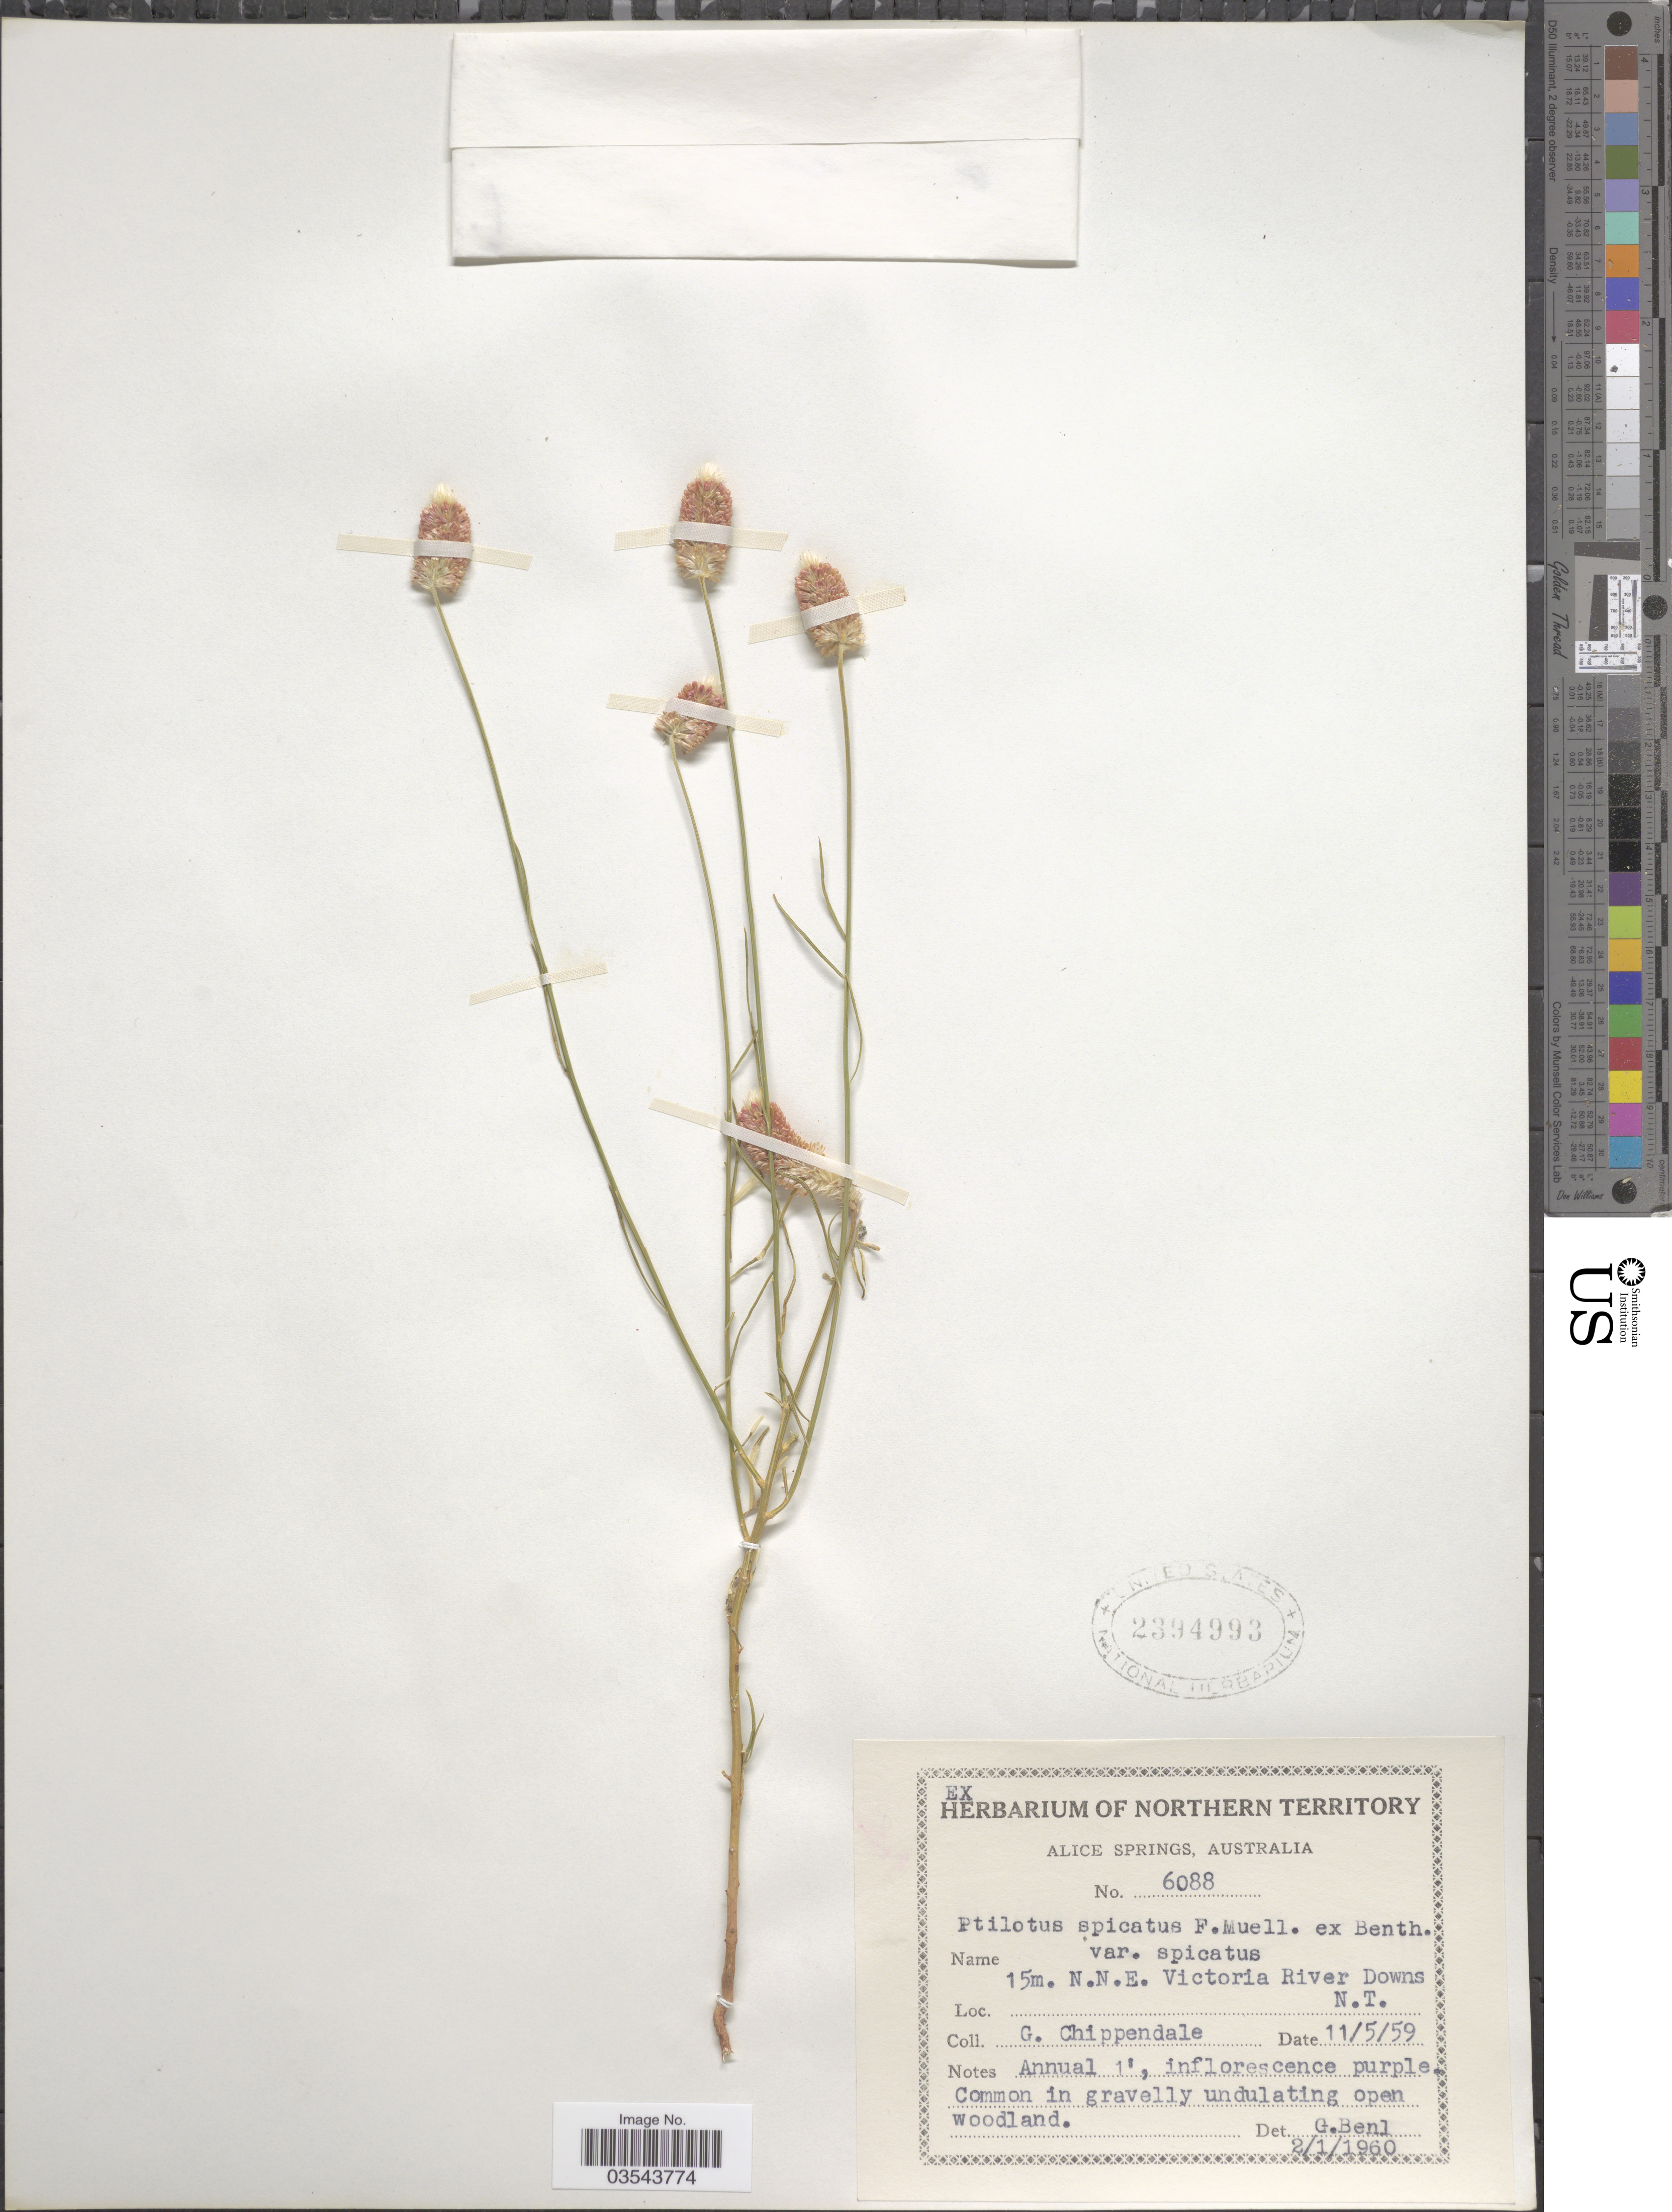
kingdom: Plantae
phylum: Tracheophyta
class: Magnoliopsida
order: Caryophyllales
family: Amaranthaceae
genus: Ptilotus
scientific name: Ptilotus spicatus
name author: F. Muell. ex Benth.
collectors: G. Chippendale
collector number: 6088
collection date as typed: Transcribed d/m/y: 11/5/59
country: Australia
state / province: Northern Territory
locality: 15m. N.N.E. Victoria River Downs N.T.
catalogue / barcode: US 2394993